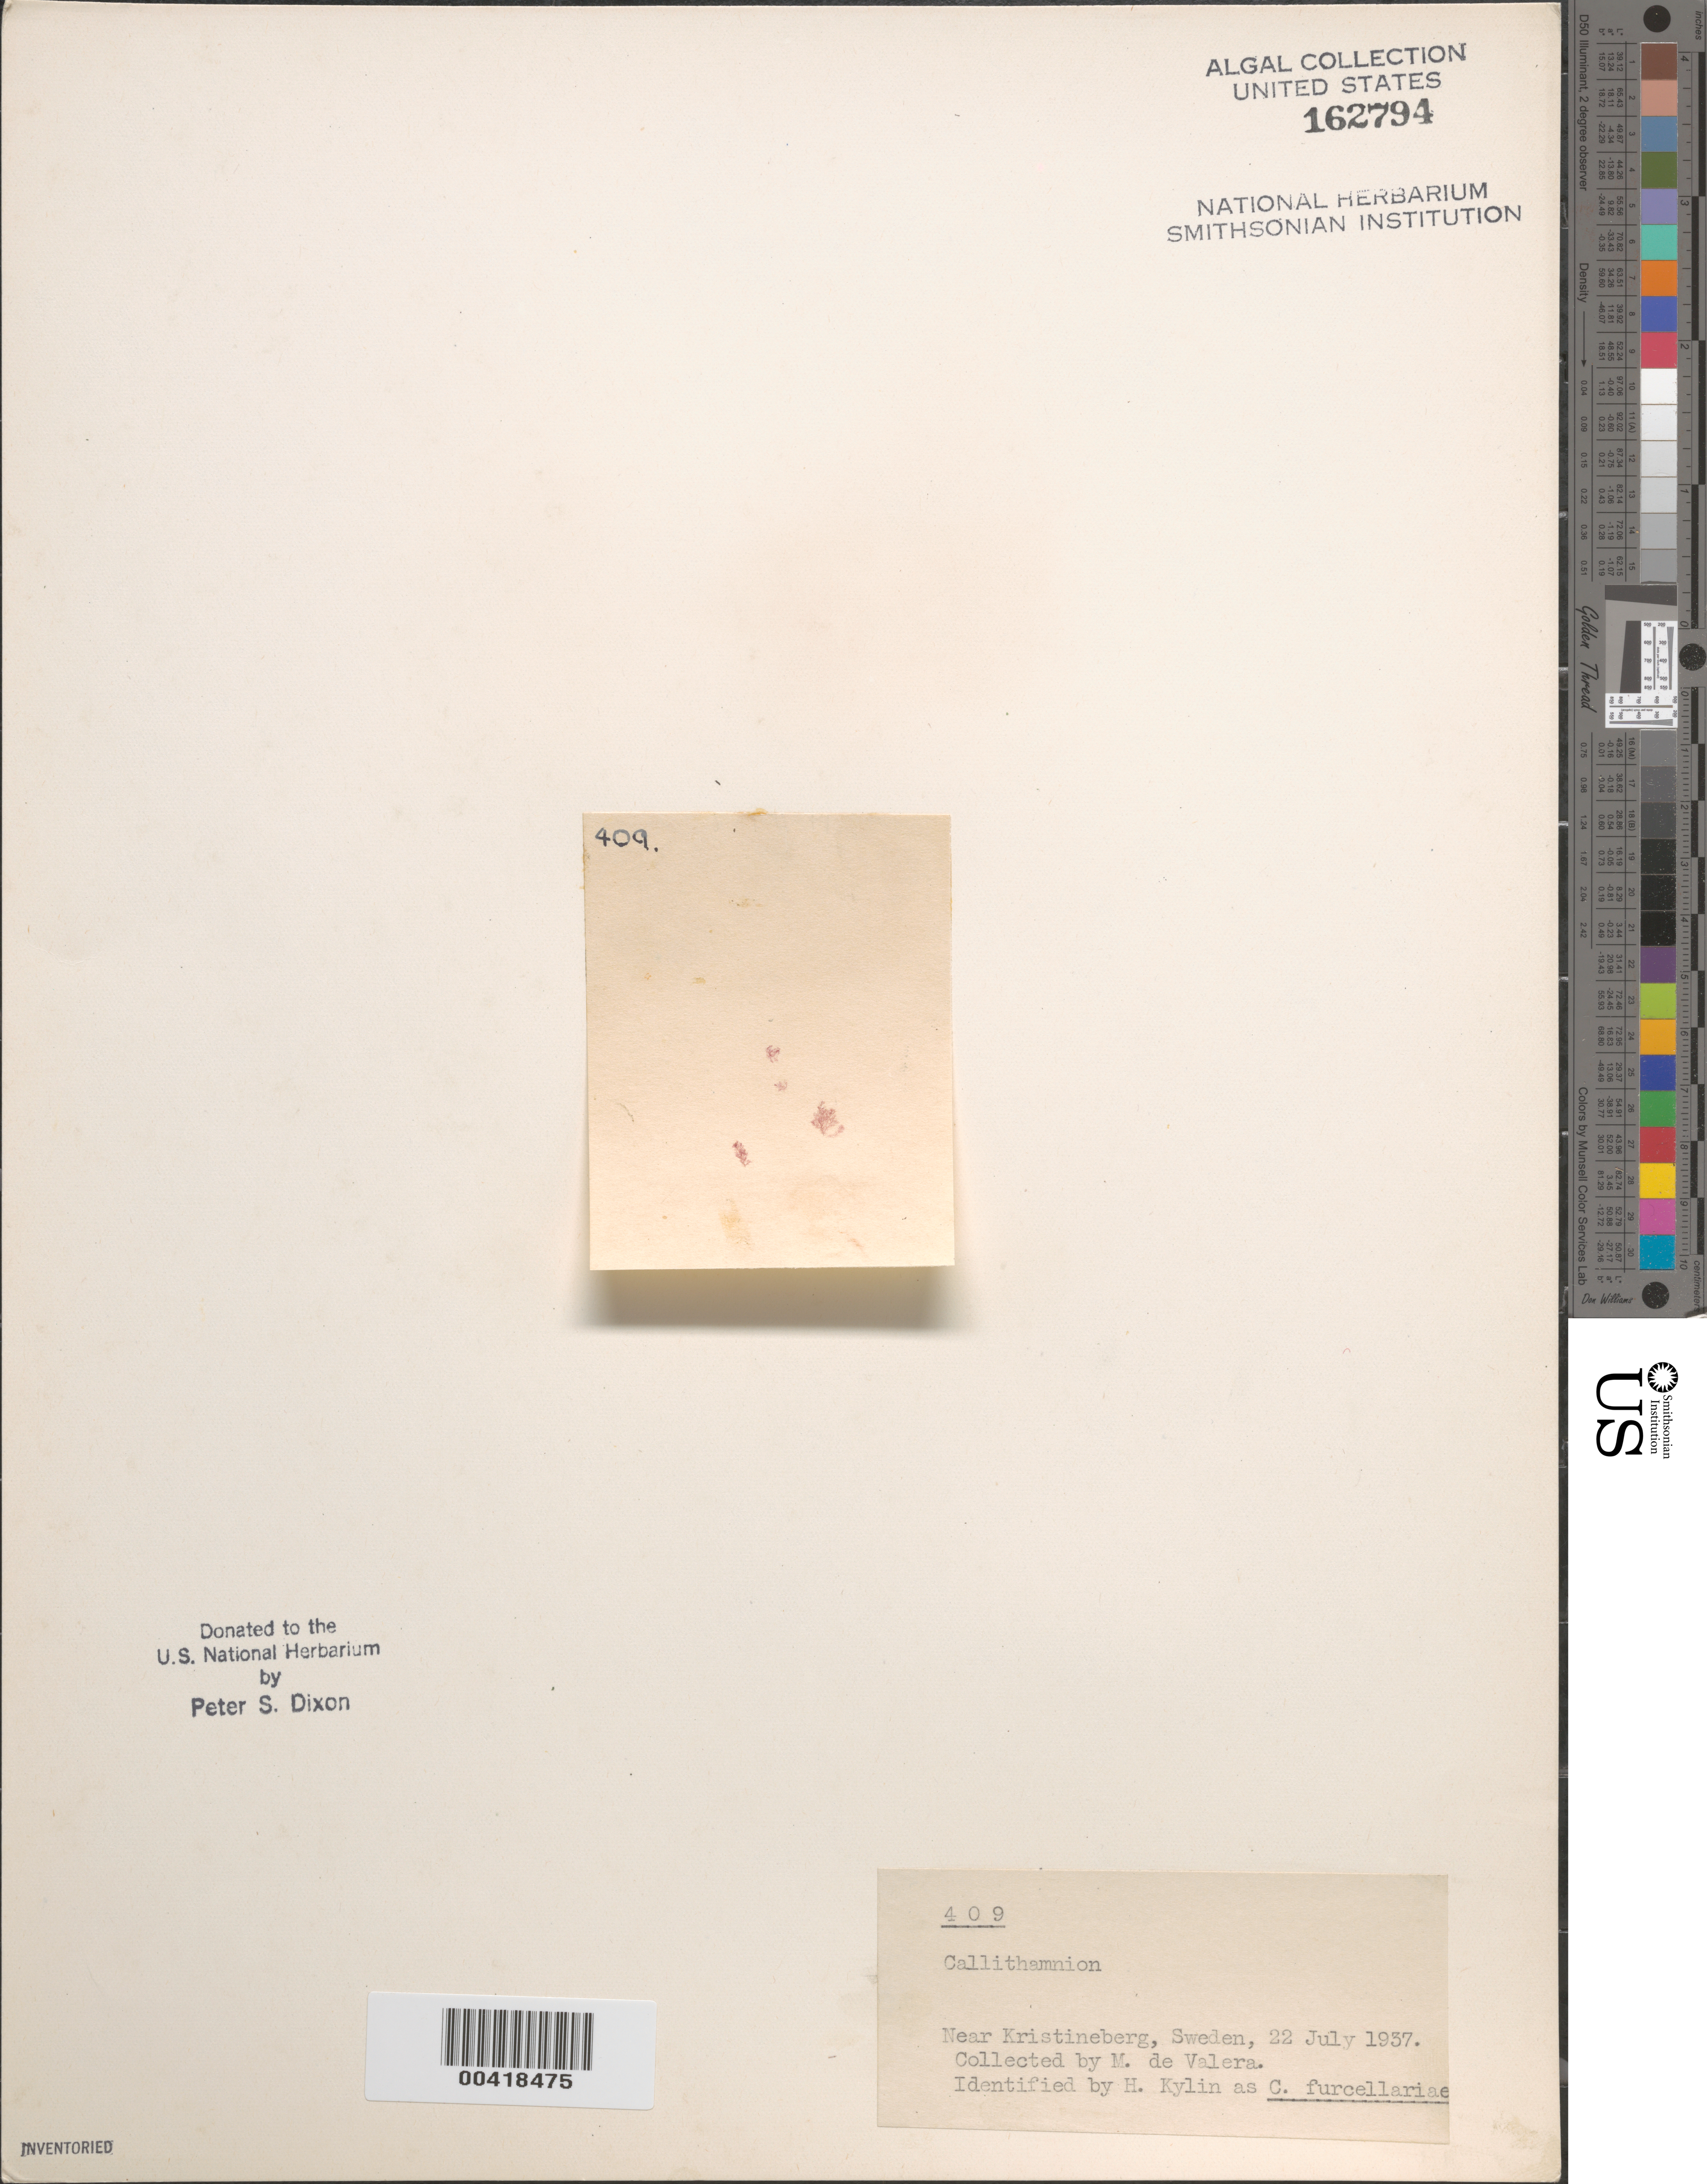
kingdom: Plantae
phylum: Rhodophyta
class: Florideophyceae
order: Ceramiales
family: Callithamniaceae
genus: Callithamnion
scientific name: Callithamnion sp.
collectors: M. De Valera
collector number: PSD 409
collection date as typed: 22 Jul 1937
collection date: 1937-07-22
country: Sweden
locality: Near kristineburg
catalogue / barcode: US 162794